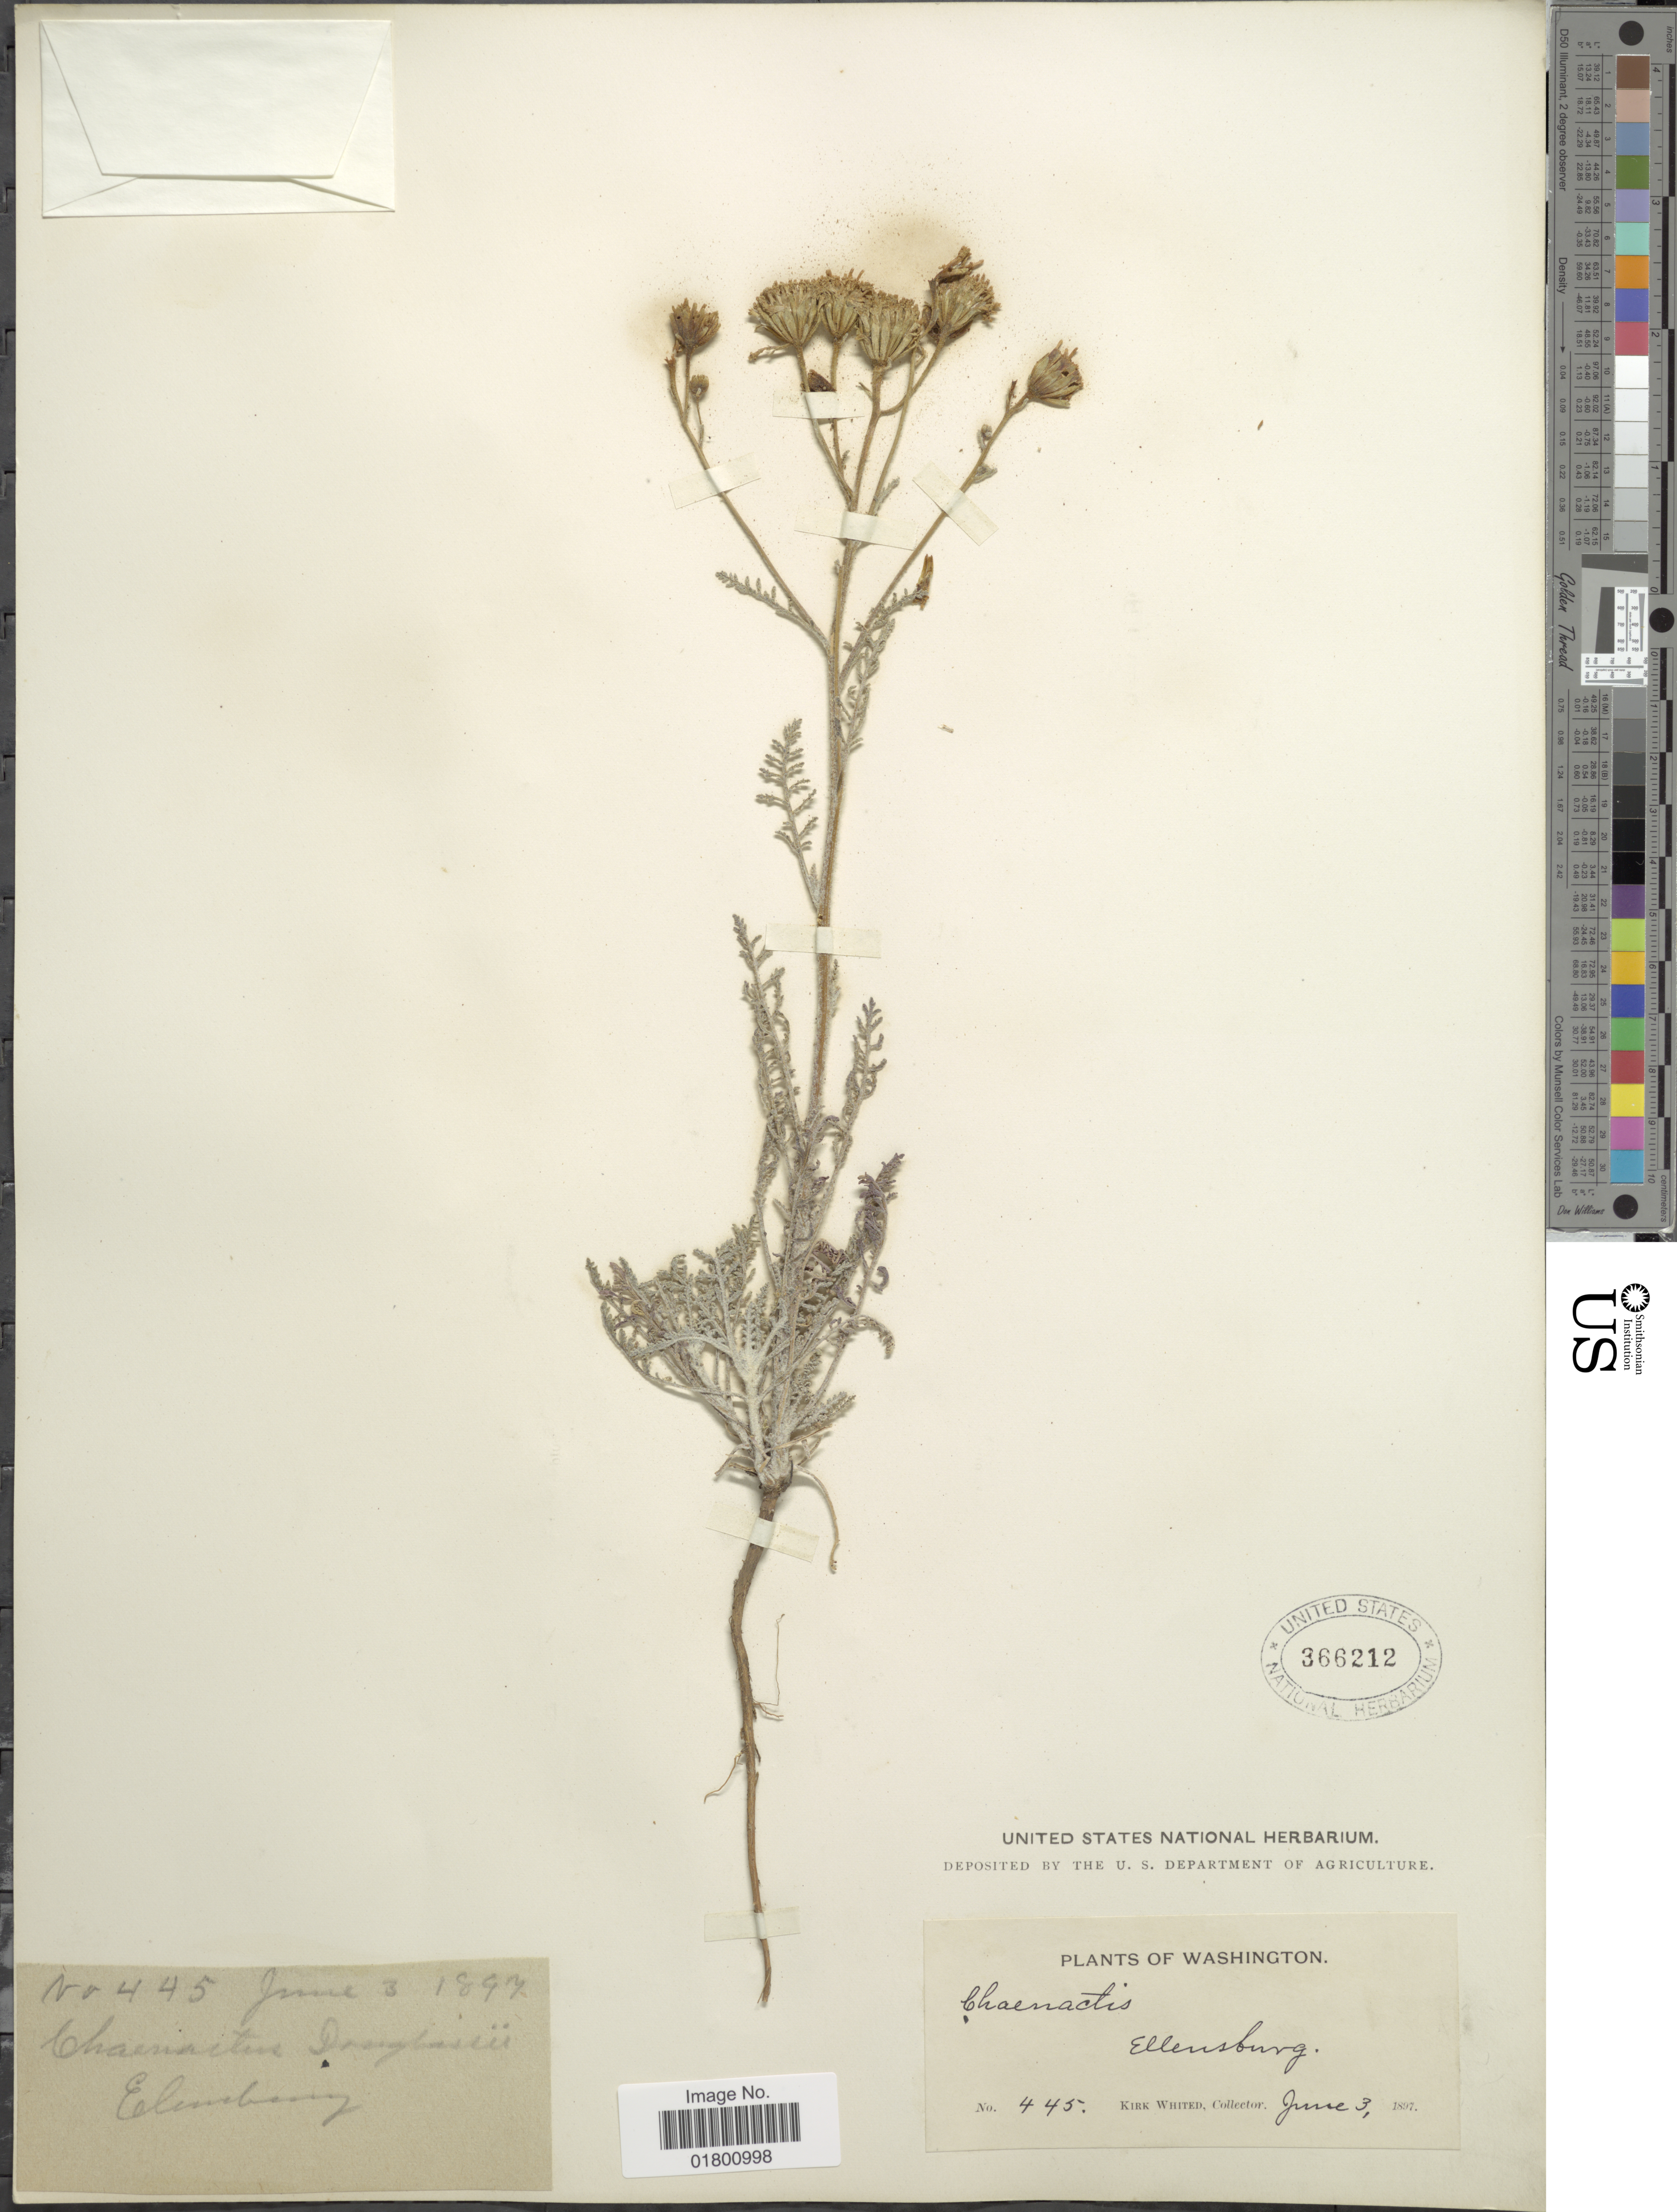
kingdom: Plantae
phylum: Tracheophyta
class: Magnoliopsida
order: Asterales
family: Asteraceae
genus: Chaenactis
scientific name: Chaenactis douglasii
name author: Hook. & Arn.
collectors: K. Whited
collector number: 445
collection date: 1897-06-03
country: United States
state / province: Washington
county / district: Kittitas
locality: Ellensburg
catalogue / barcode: US 366212